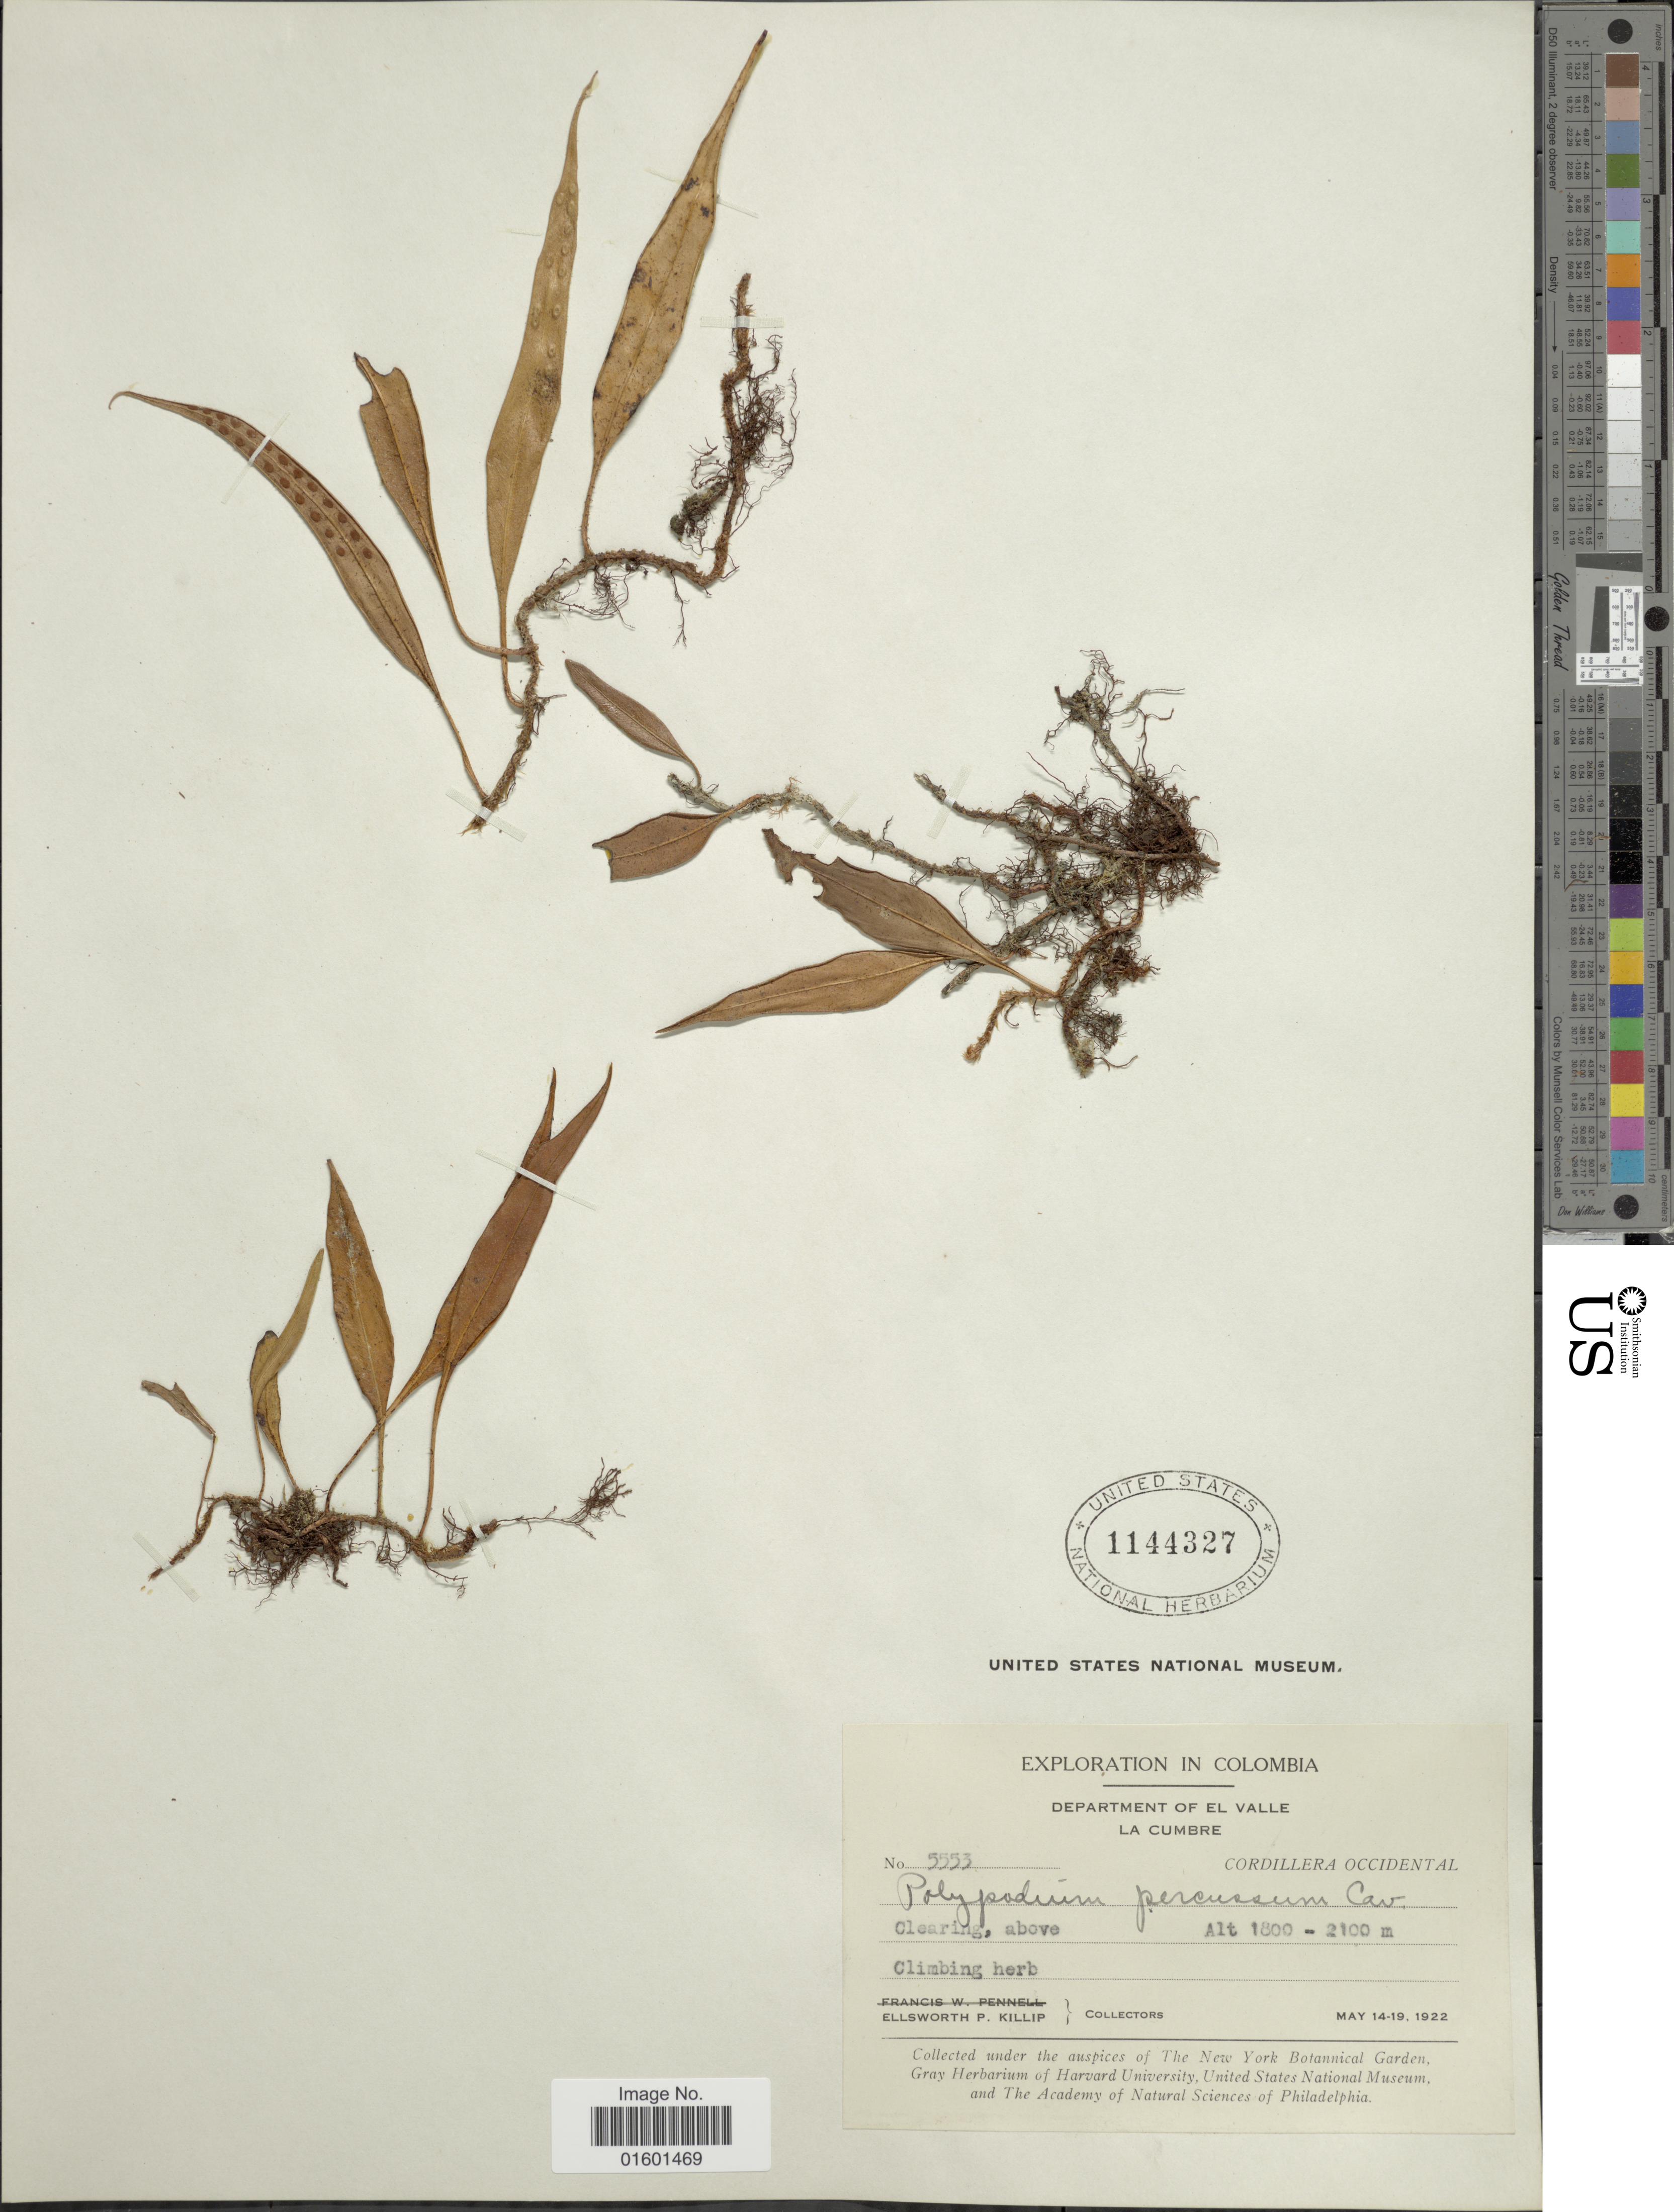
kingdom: Plantae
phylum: Tracheophyta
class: Polypodiopsida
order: Polypodiales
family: Polypodiaceae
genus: Microgramma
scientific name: Microgramma percussa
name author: (Cav.) de la Sota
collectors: E. P. Killip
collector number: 5553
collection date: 1922-05-14/1922-05-19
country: Colombia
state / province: Valle del Cauca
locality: Department of El Valle, La Cumbre, Cordillera Occidental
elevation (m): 1800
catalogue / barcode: US 1144327